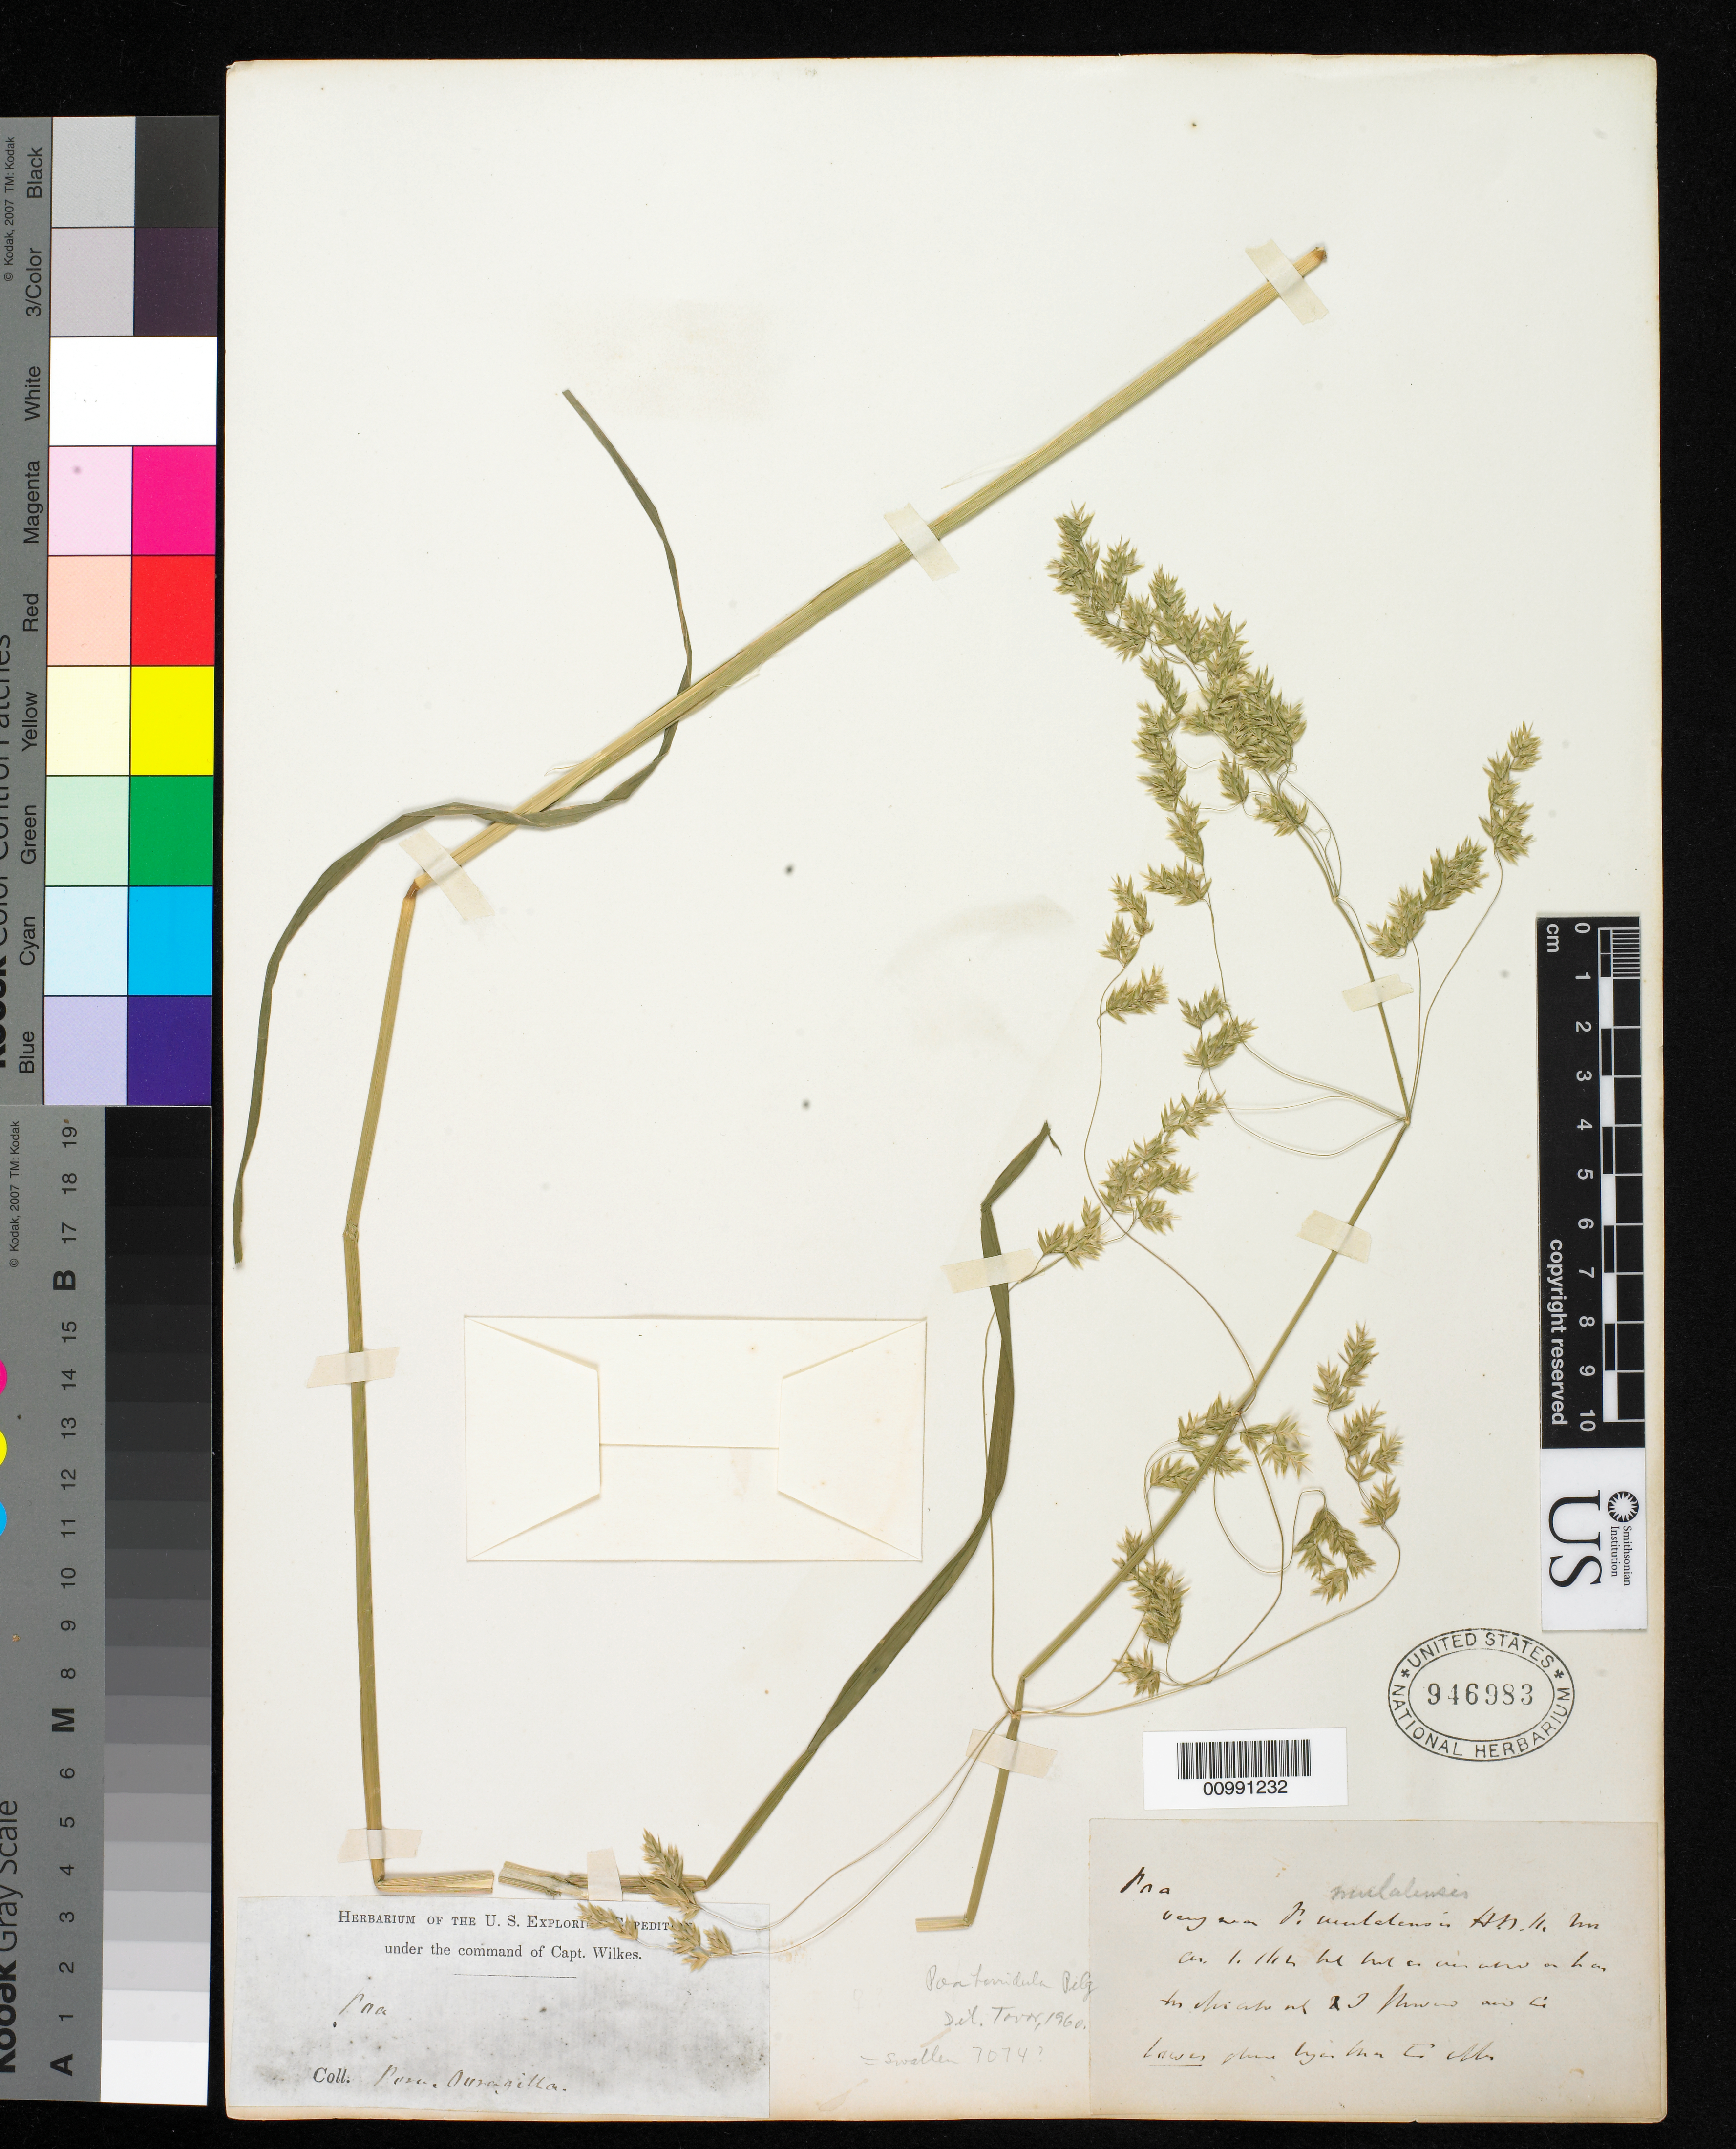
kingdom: Plantae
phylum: Tracheophyta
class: Liliopsida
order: Poales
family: Poaceae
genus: Poa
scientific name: Poa horridula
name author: Pilg.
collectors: Wilkes Explor. Exped.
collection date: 1838/1842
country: Peru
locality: Obrajillo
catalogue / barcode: US 946983